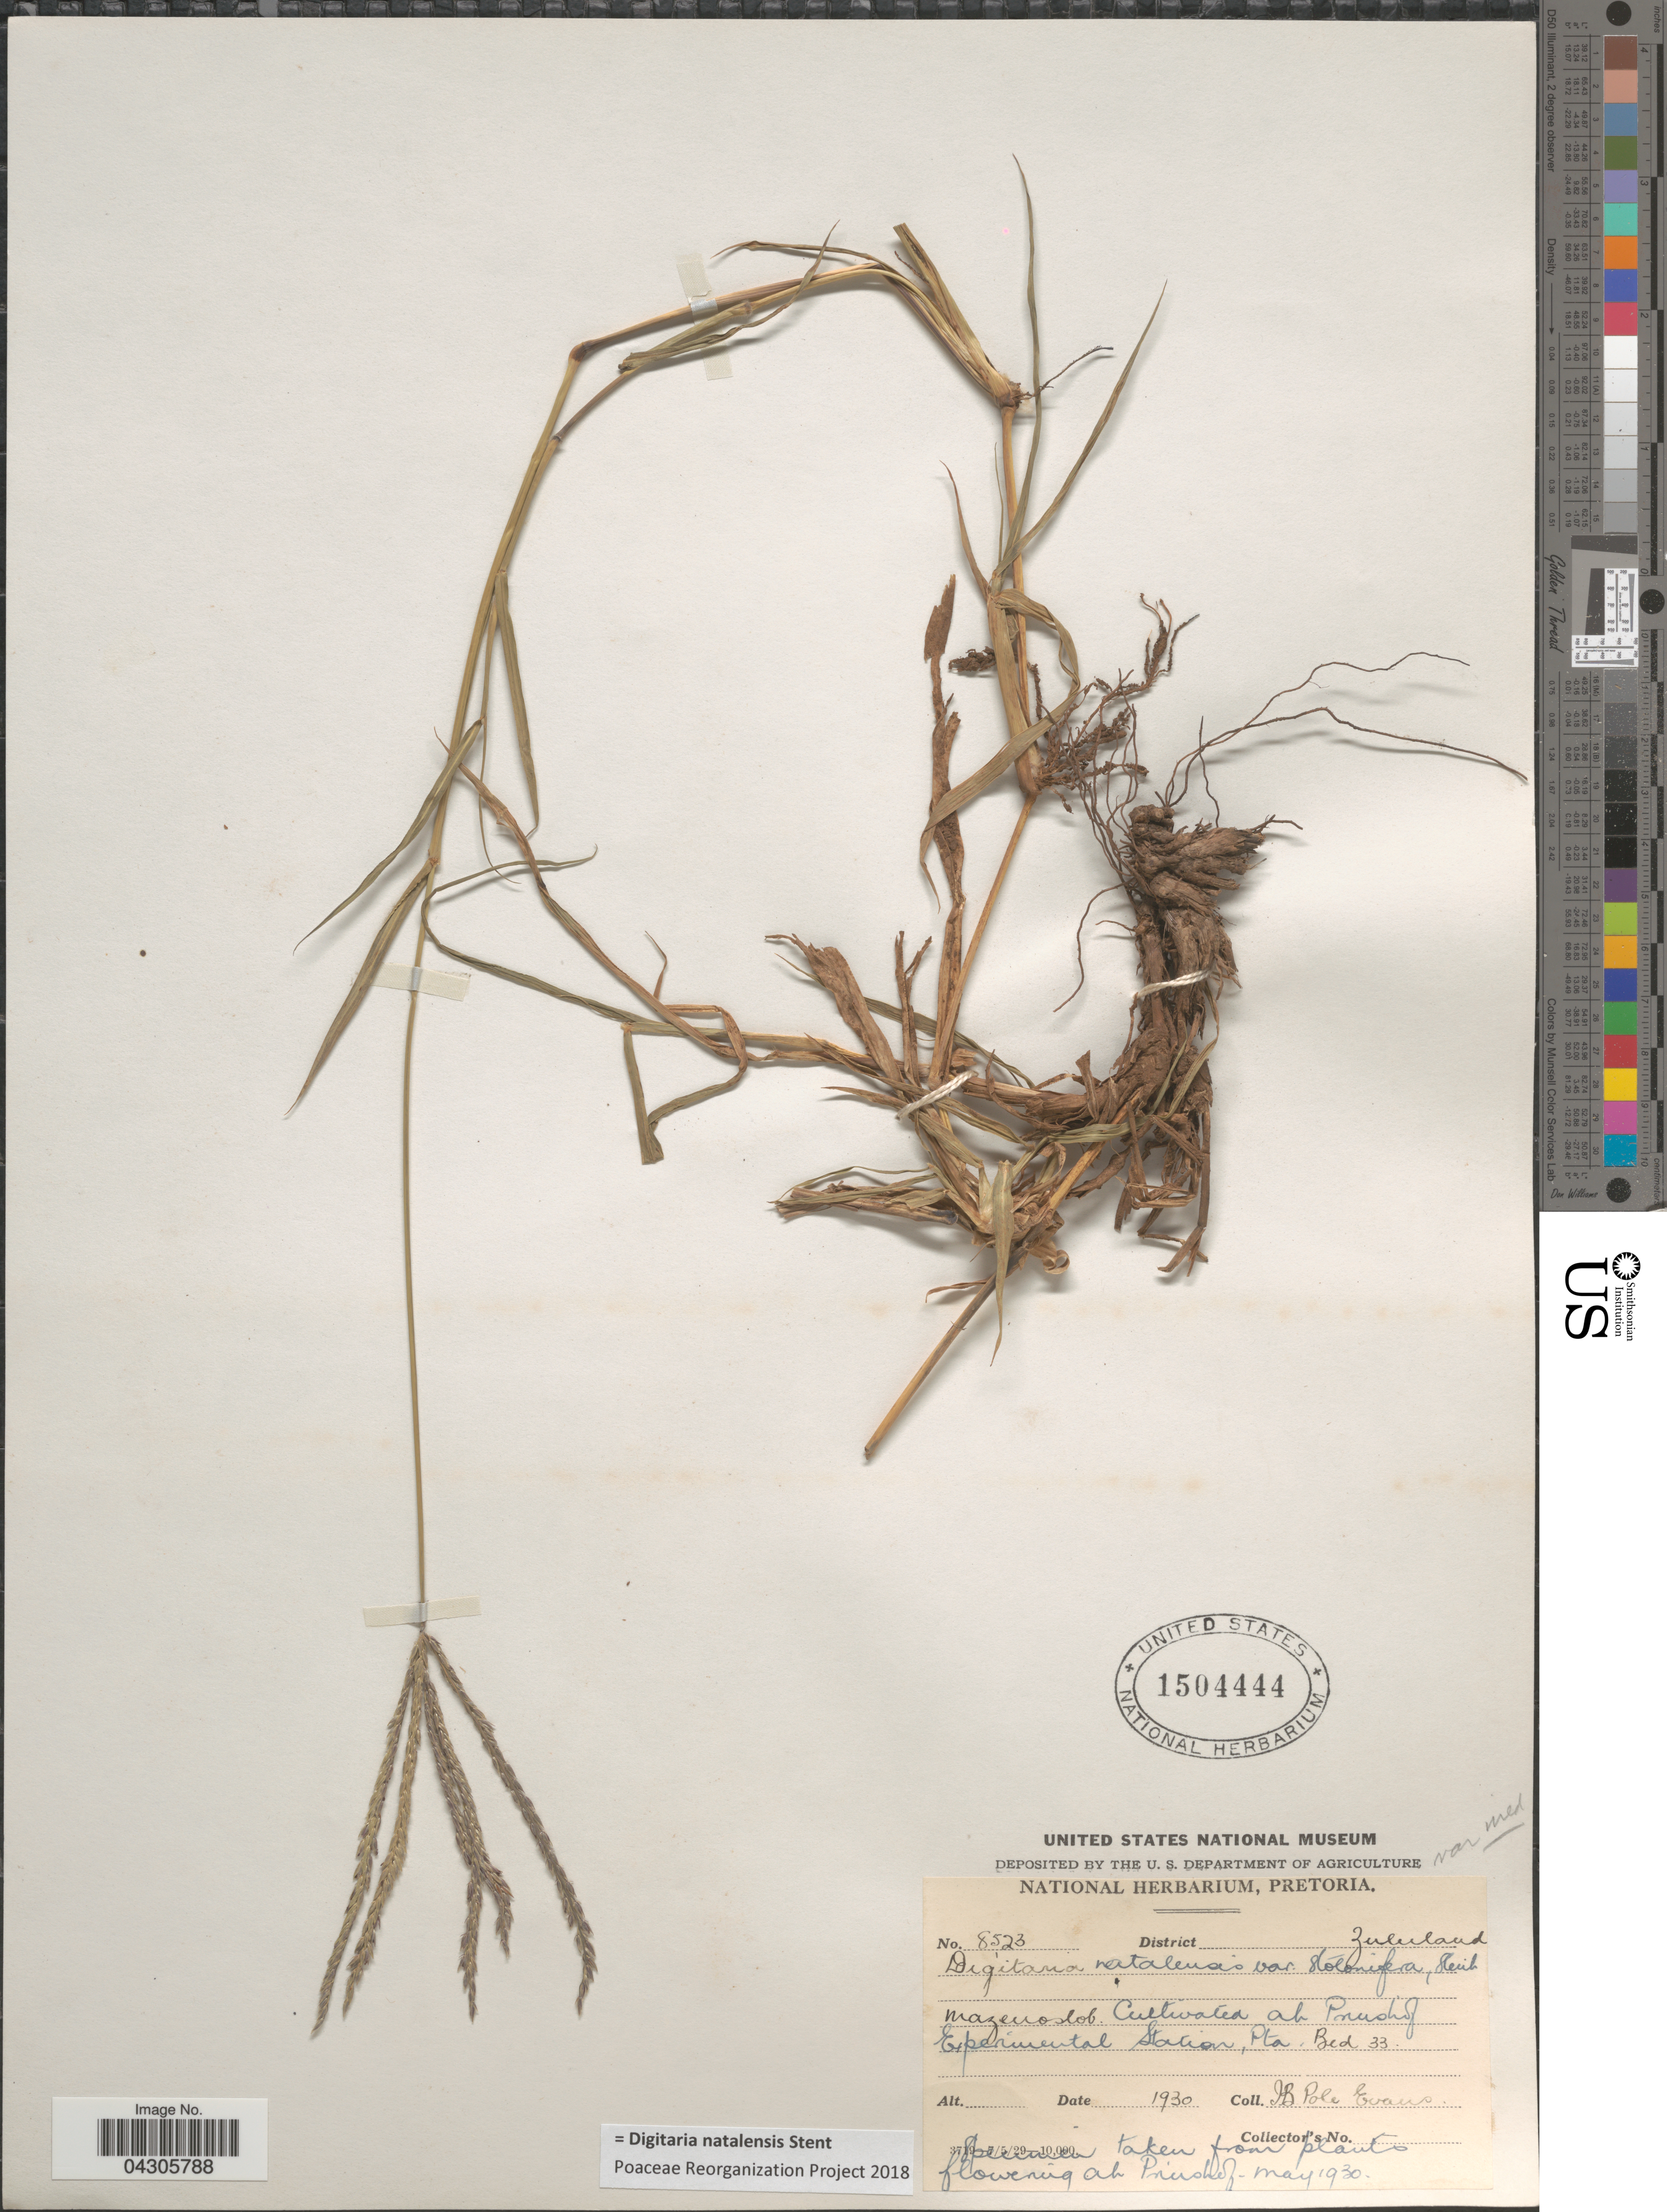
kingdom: Plantae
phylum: Tracheophyta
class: Liliopsida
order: Poales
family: Poaceae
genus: Digitaria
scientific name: Digitaria natalensis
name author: Stent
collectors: I. B. Pole-Evans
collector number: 8523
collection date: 1930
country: South Africa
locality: Prinshof Experimental Station, Pta. Bed 33.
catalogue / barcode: US 1504444